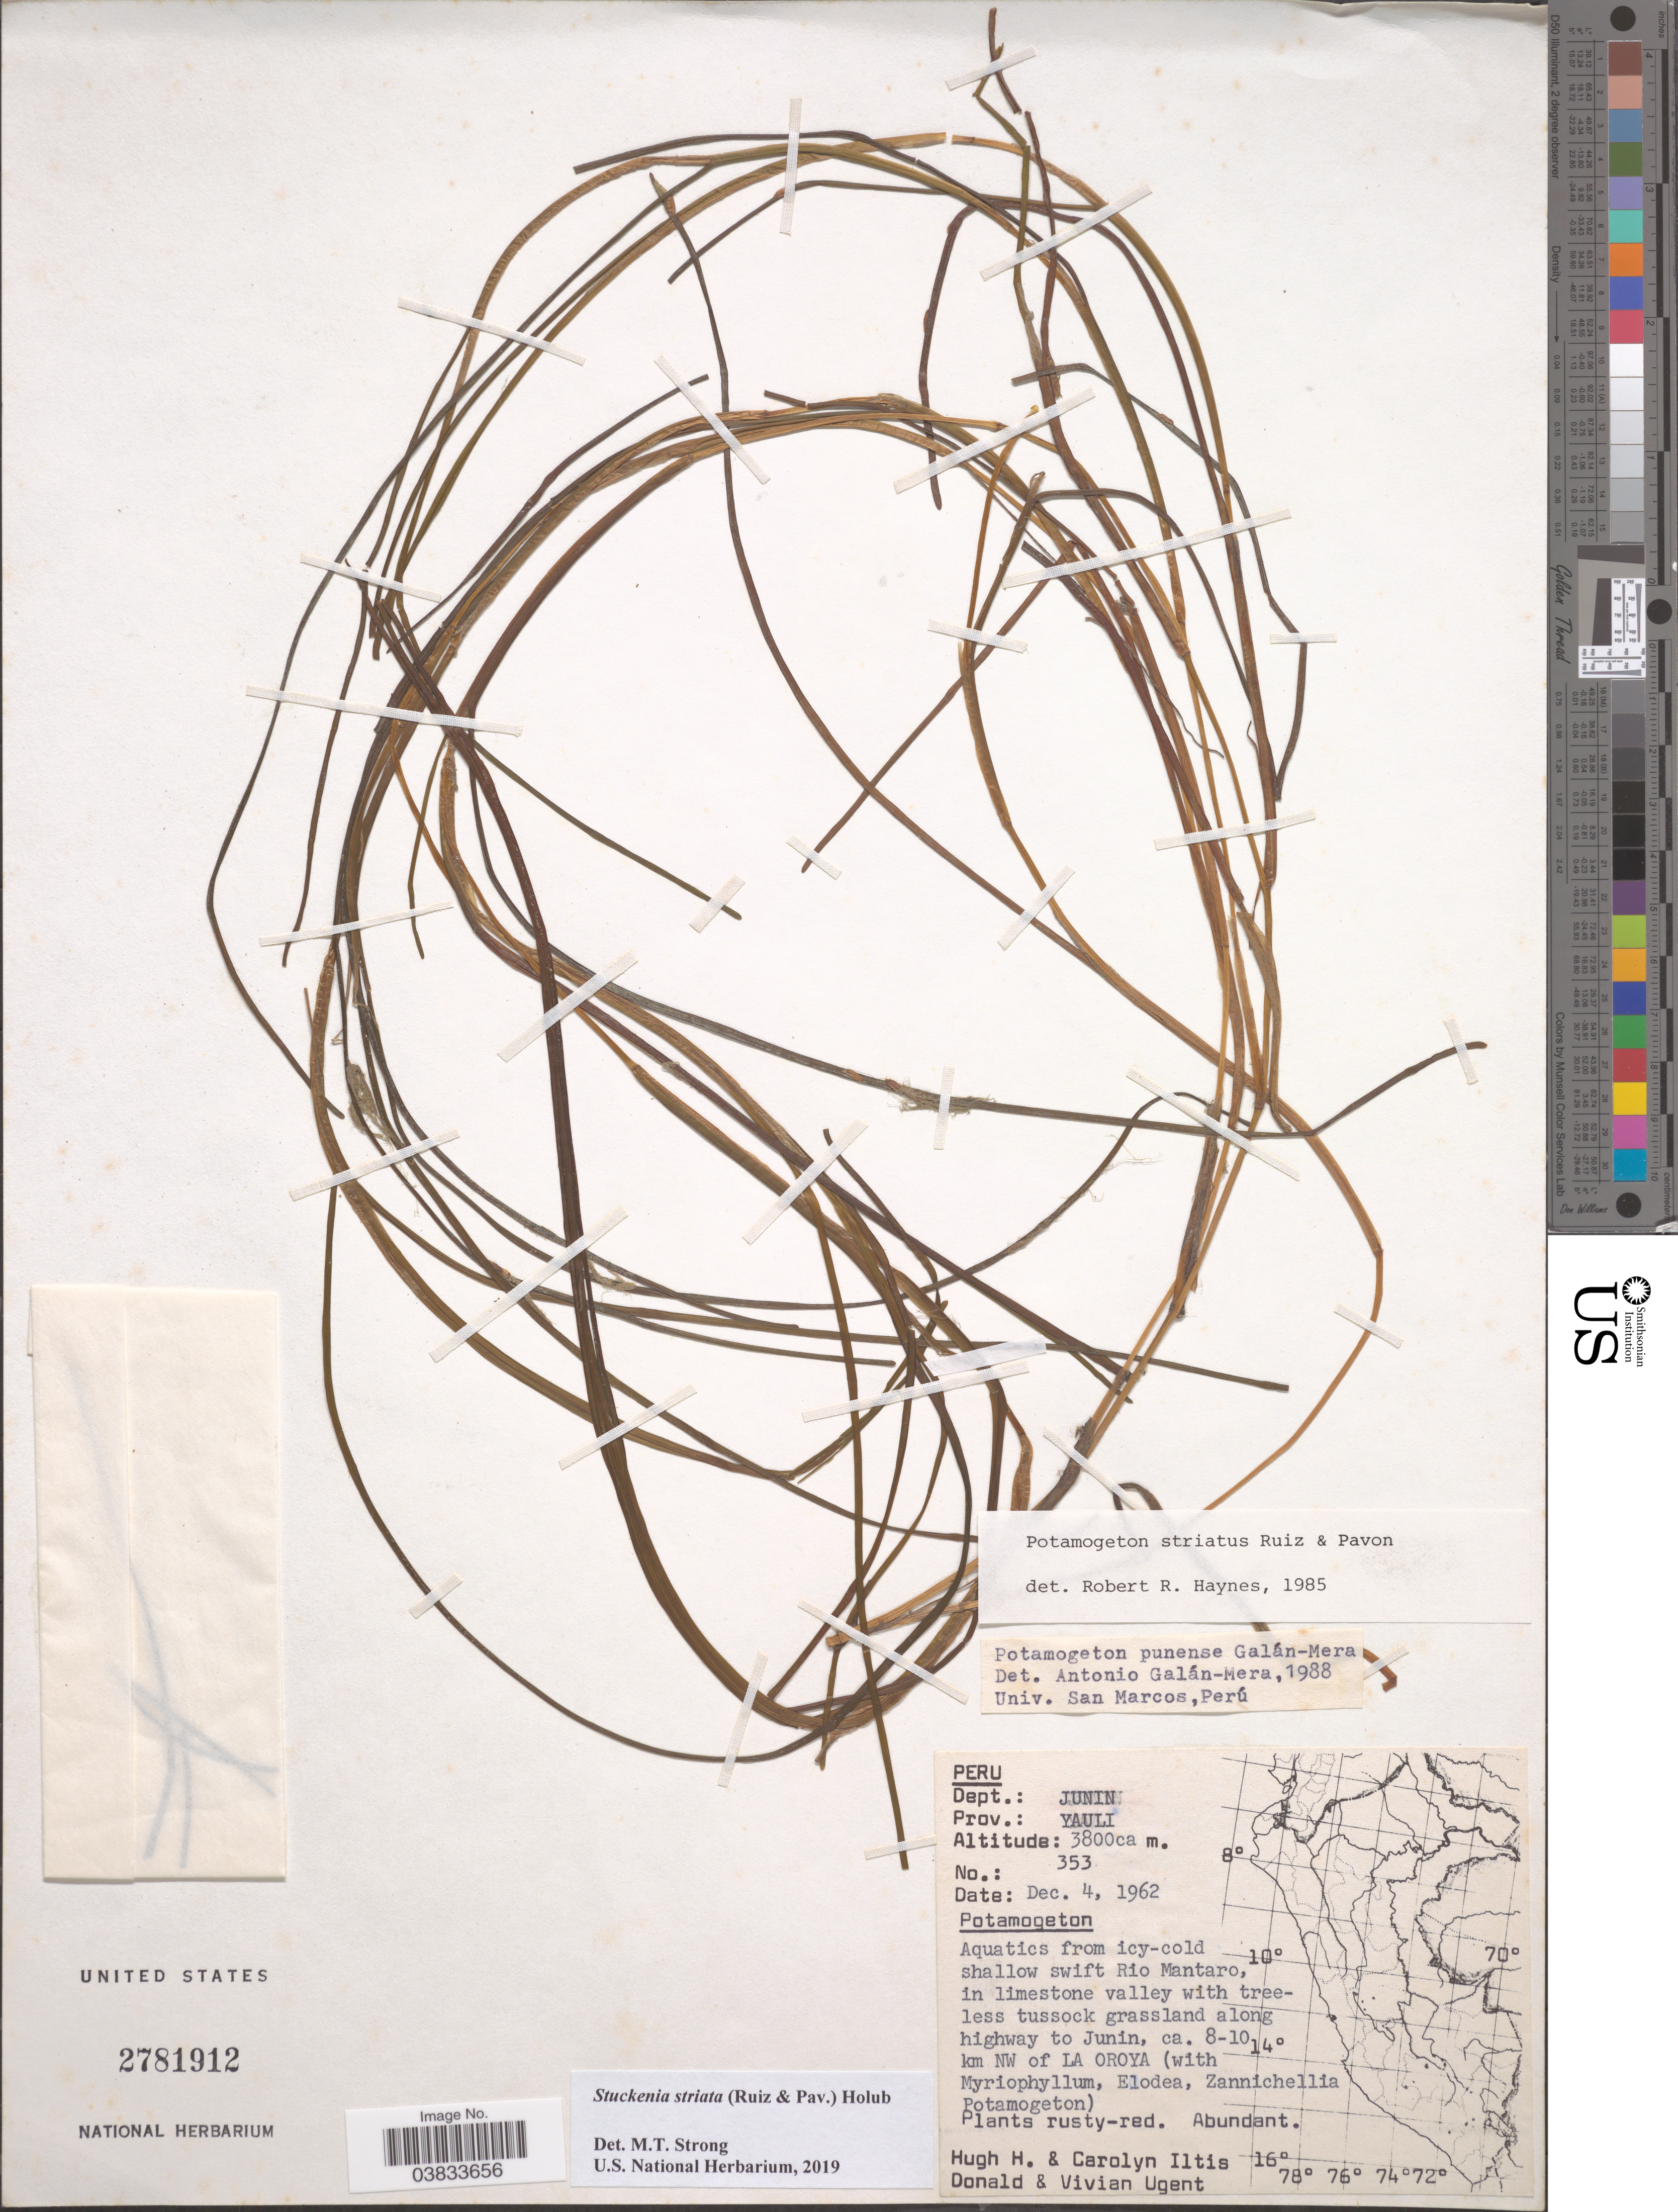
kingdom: Plantae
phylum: Tracheophyta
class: Liliopsida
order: Alismatales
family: Potamogetonaceae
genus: Stuckenia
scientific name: Stuckenia striata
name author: (Ruiz & Pav.) Holub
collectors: H. H. Iltis, C. G. Iltis, D. Ugent & V. Ugent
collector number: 353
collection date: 1962-12-04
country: Peru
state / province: Junín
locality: Dept.: Junin. Prov.: Yauli. Along highway to Junin, ca. 8-10 km NW of La Oroya.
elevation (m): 3800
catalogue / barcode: US 2781912